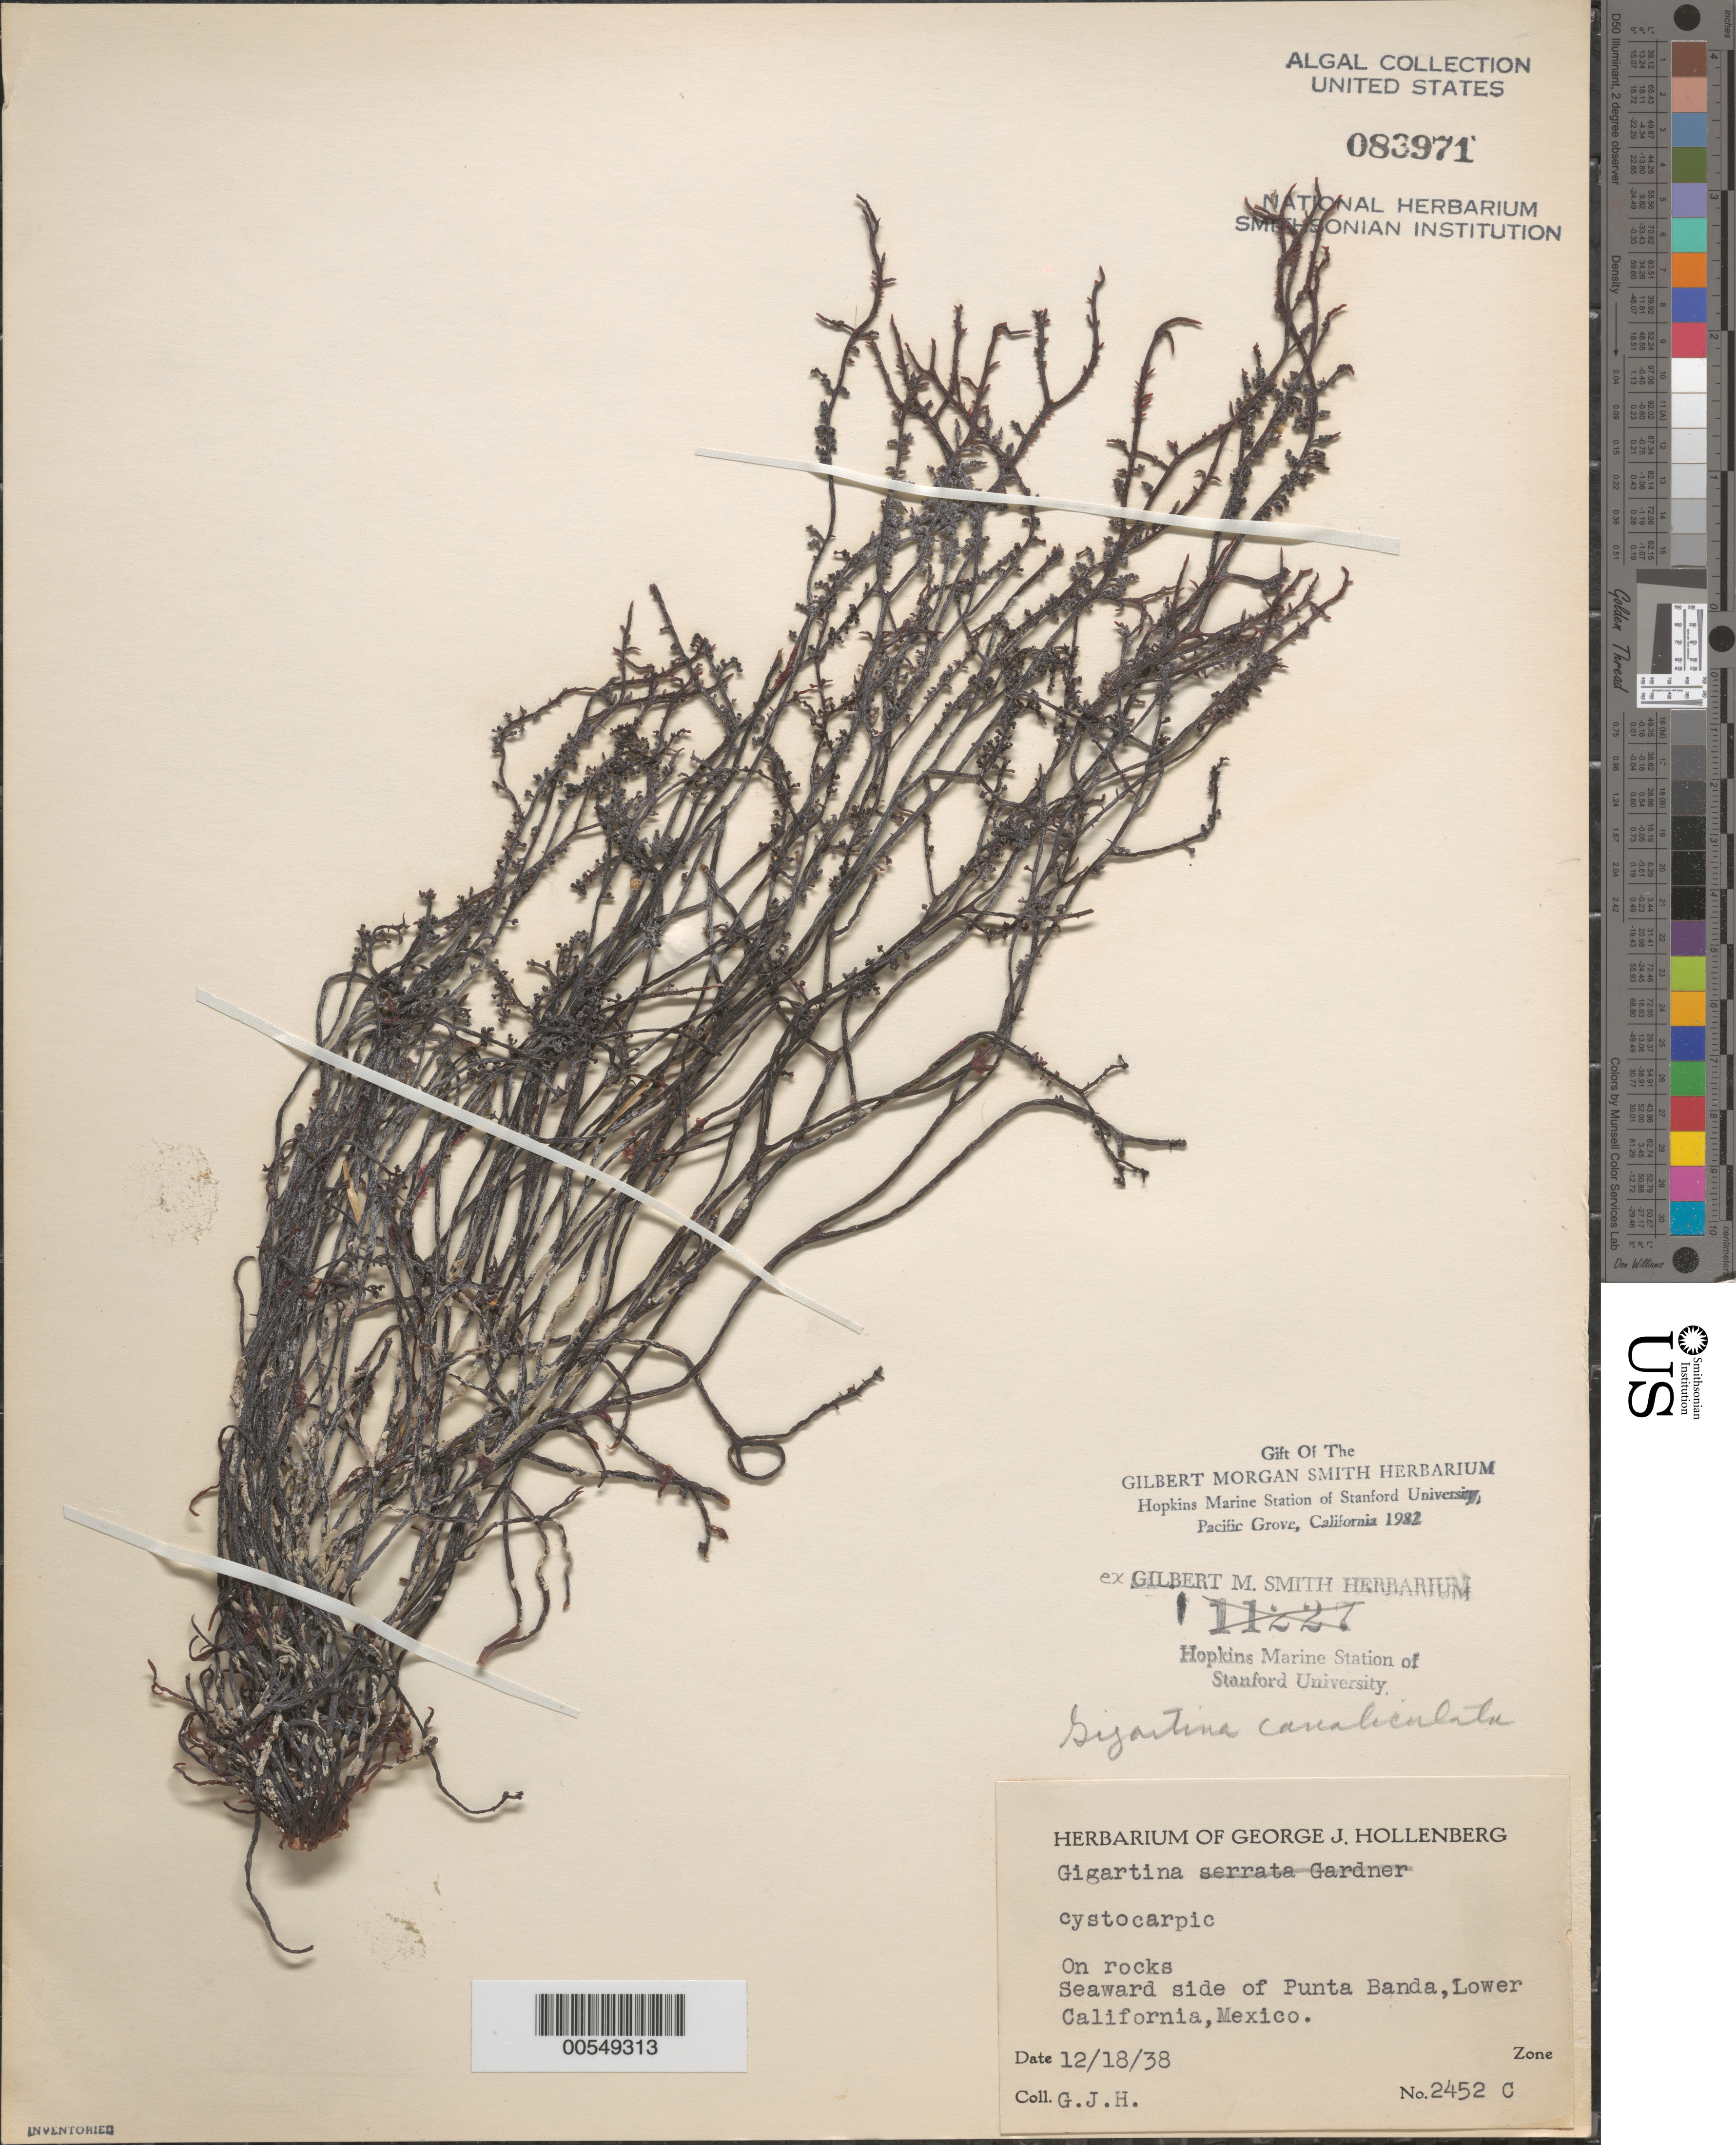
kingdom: Plantae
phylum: Rhodophyta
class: Florideophyceae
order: Gigartinales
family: Gigartinaceae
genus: Chondracanthus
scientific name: Chondracanthus canaliculatus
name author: (Harv.) Guiry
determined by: Algae name updating Project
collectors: G. Hollenberg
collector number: GJH 2452c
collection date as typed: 18 Dec 1938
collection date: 1938-12-18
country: Mexico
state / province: Baja California Norte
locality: Punta Banda, seaward side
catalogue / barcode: US 83971